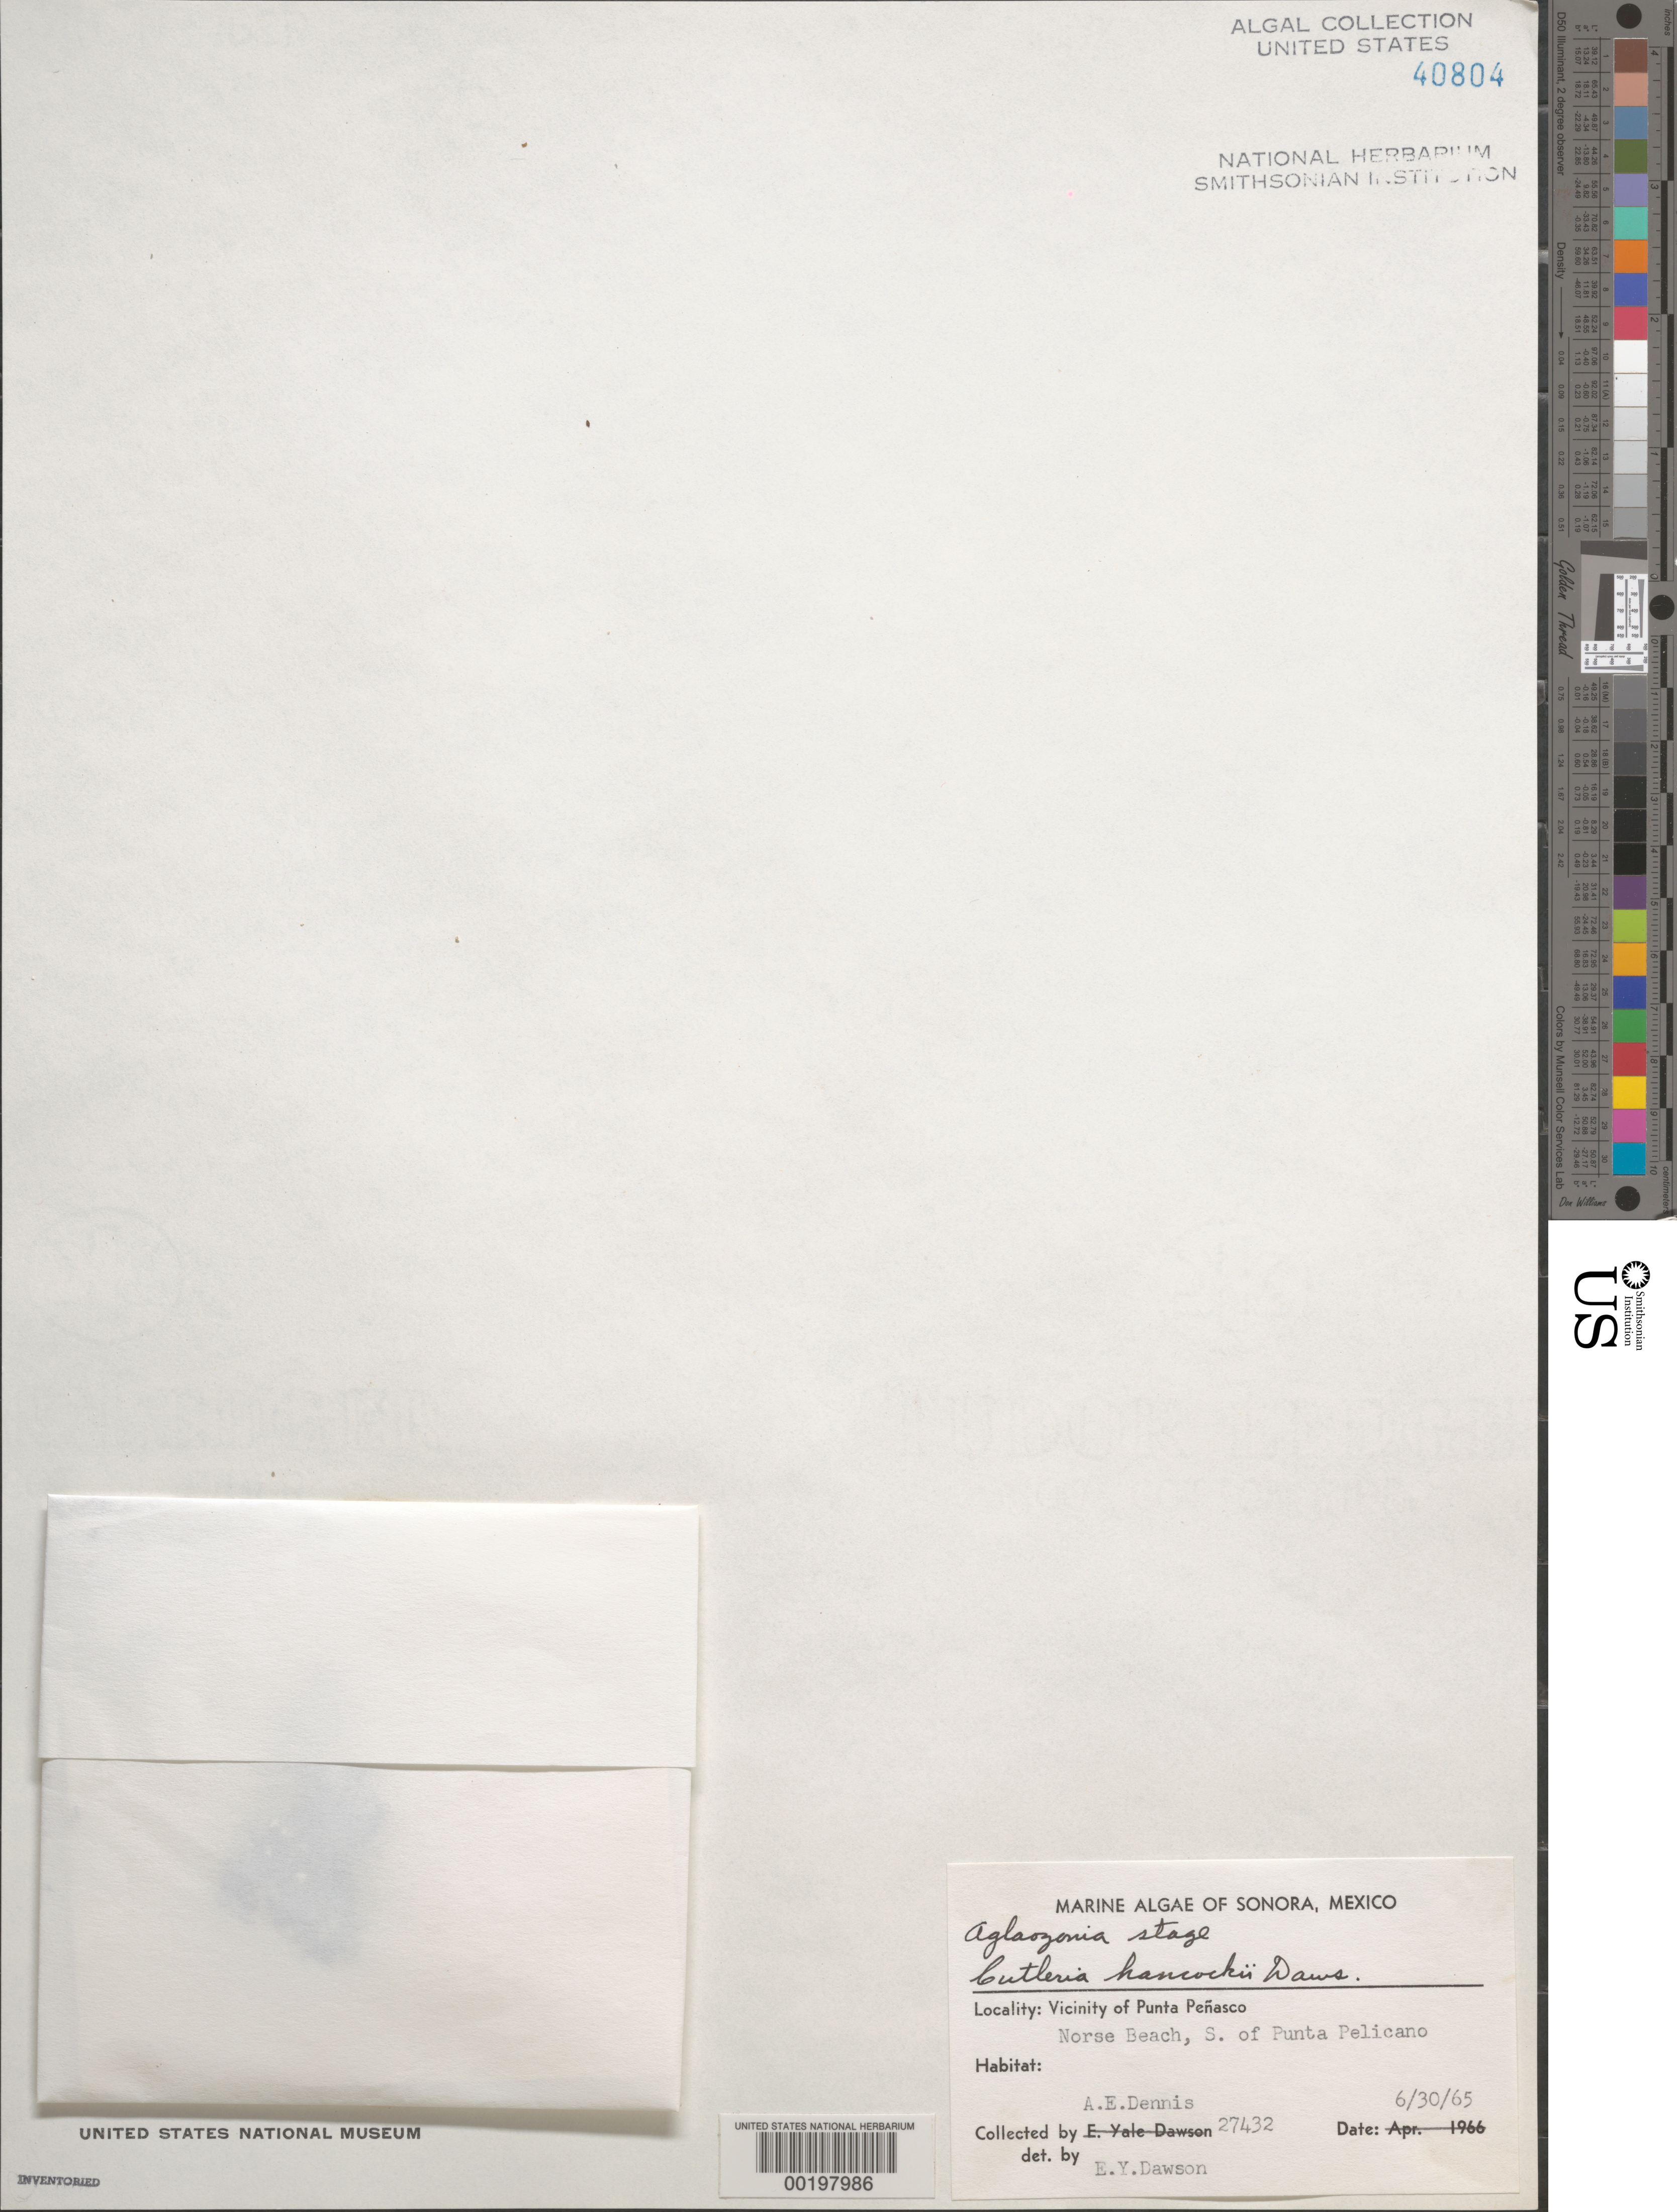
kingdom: Chromista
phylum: Ochrophyta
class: Phaeophyceae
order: Cutleriales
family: Cutleriaceae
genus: Cutleria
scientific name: Cutleria hancockii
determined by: Dawson, E. Y.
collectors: A. Dennis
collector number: EYD 27432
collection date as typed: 30 Jun 1965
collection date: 1965-06-30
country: Mexico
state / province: Sonora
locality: Norse Beach, south of Punta Pelicano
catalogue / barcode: US 40804